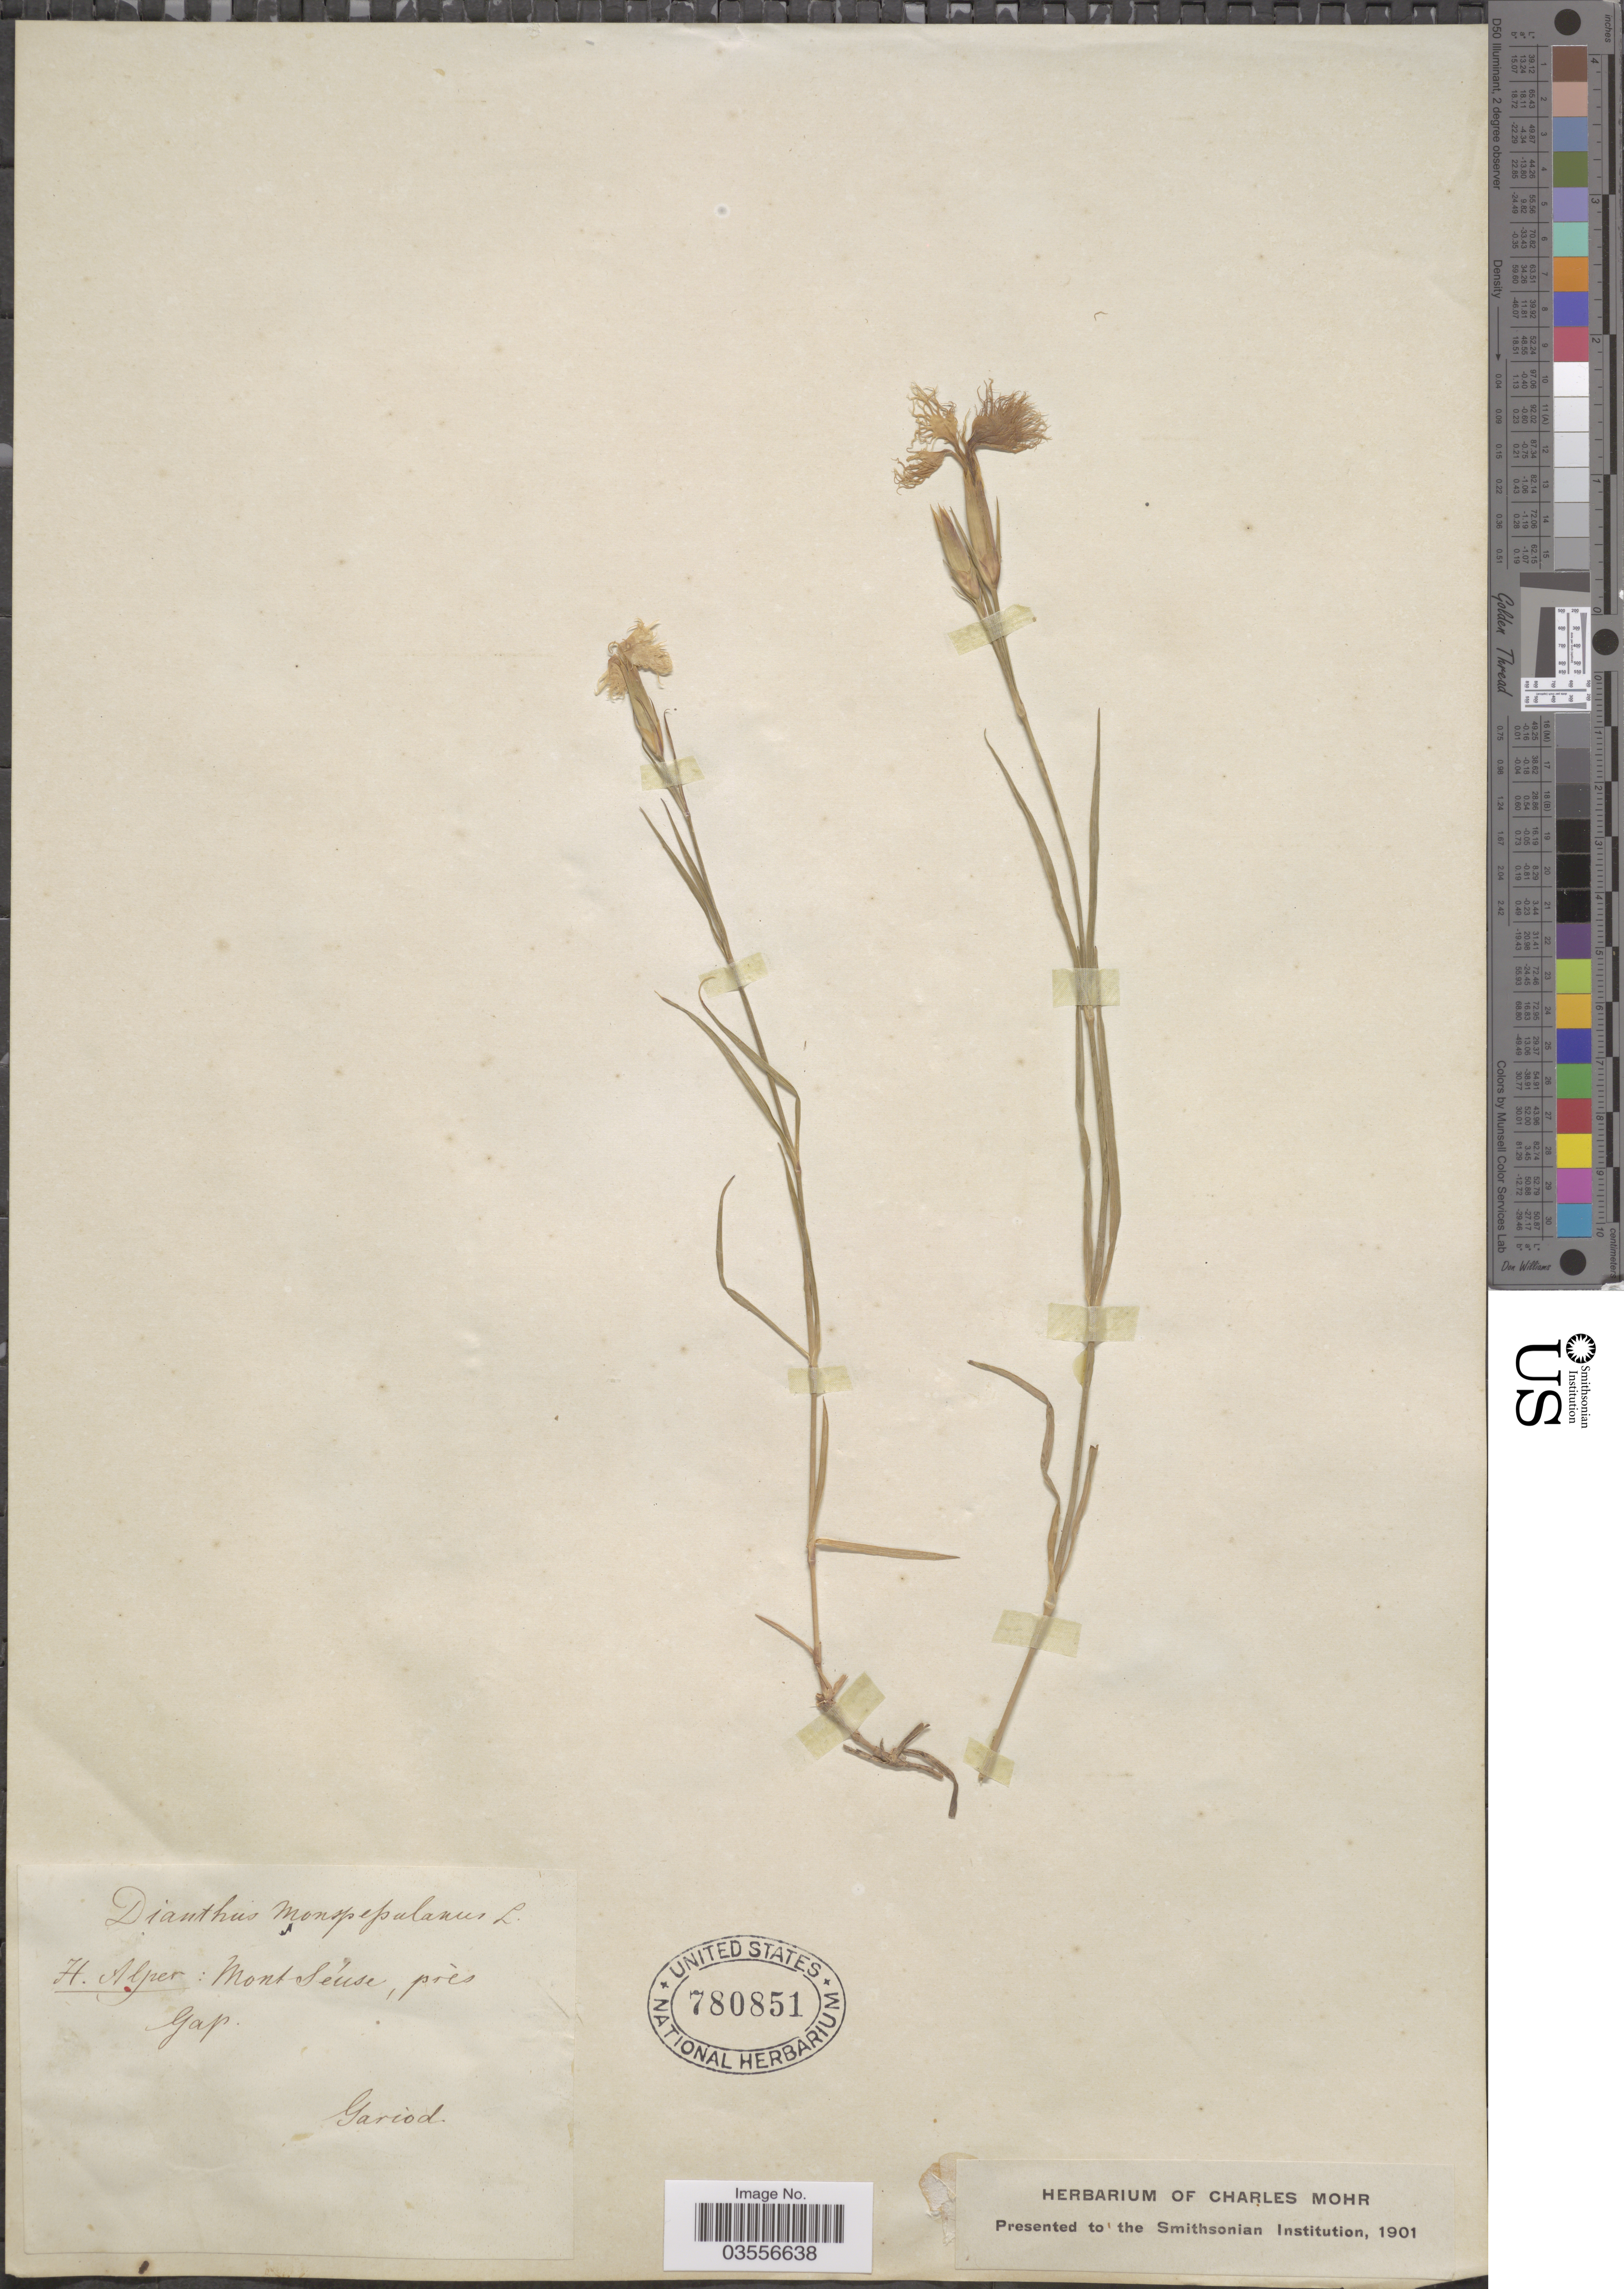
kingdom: Plantae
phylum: Tracheophyta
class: Magnoliopsida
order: Caryophyllales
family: Caryophyllaceae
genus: Dianthus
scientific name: Dianthus monspessulanus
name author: L.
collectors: Gariod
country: France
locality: Monte Séuse, près Gap.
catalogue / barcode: US 780851